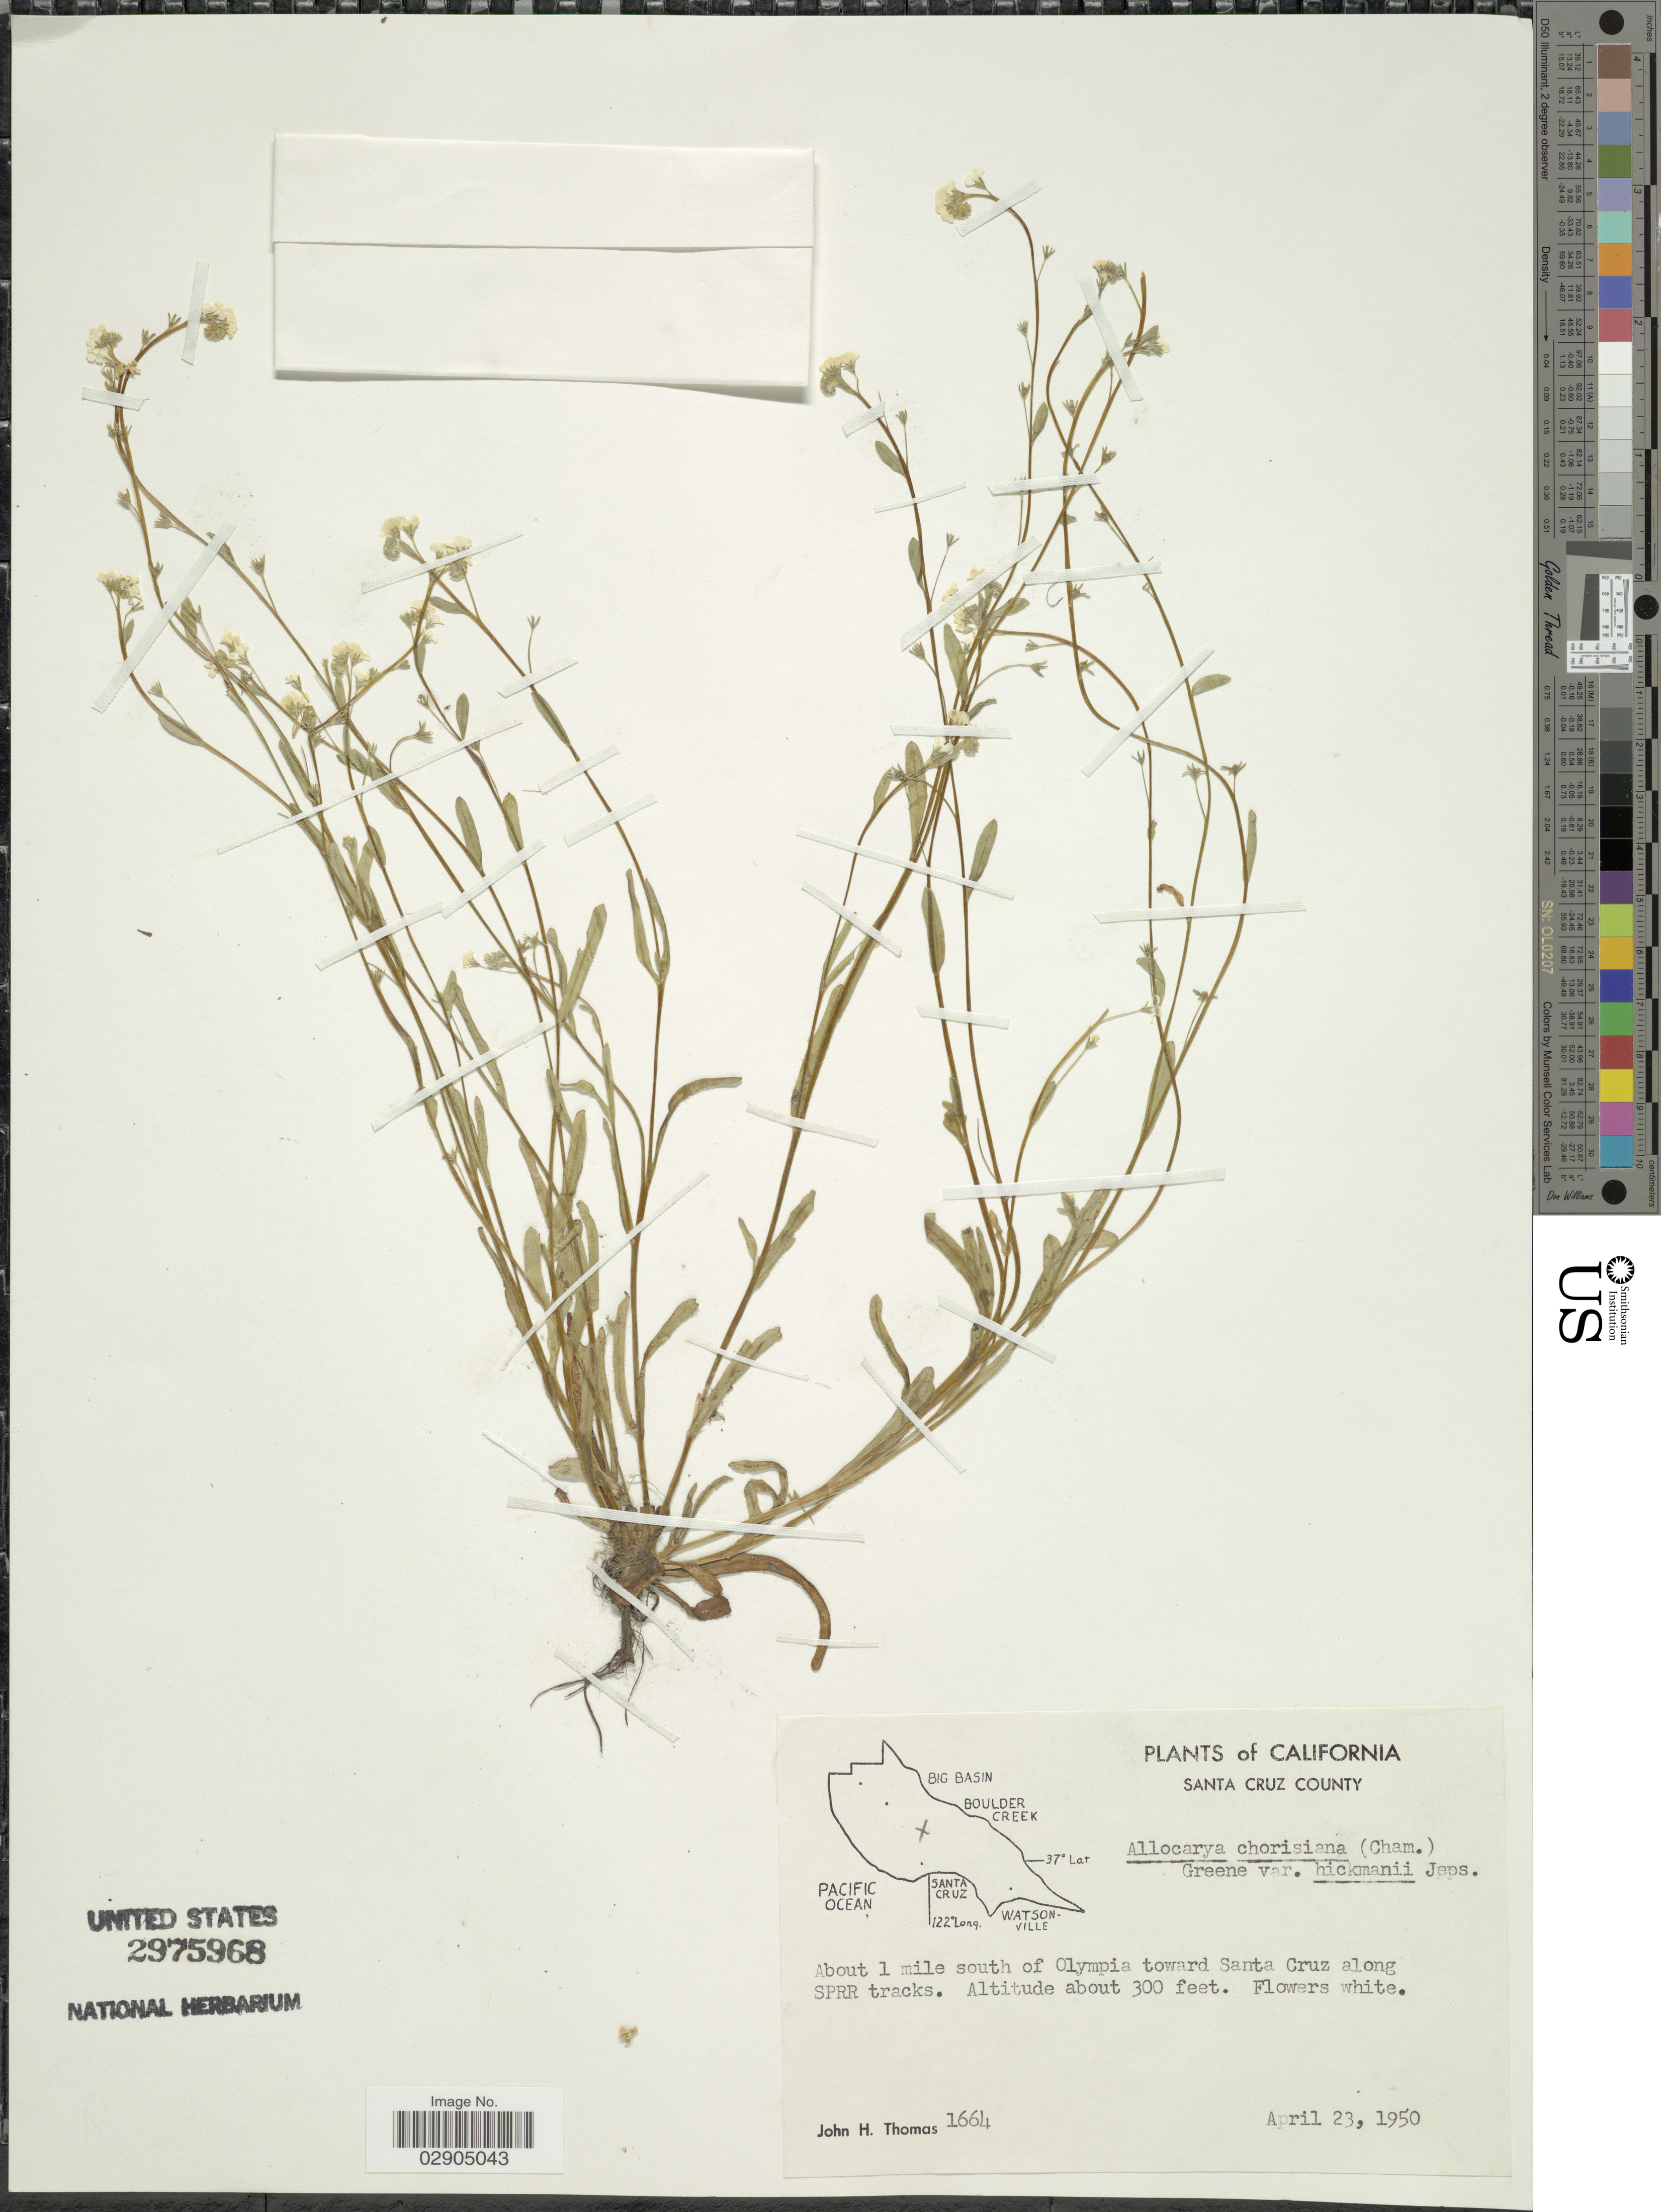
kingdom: Plantae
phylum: Tracheophyta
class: Magnoliopsida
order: Boraginales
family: Boraginaceae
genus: Allocarya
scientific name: Allocarya chorisiana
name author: (Cham. & Schltdl.) Greene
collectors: J. H. Thomas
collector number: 1664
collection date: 1950-04-23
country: United States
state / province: California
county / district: Santa Cruz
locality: Santa Cruz County. About 1 mile south of Olympia toward Santa Cruz along SPRR tracks.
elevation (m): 91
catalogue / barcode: US 2975968